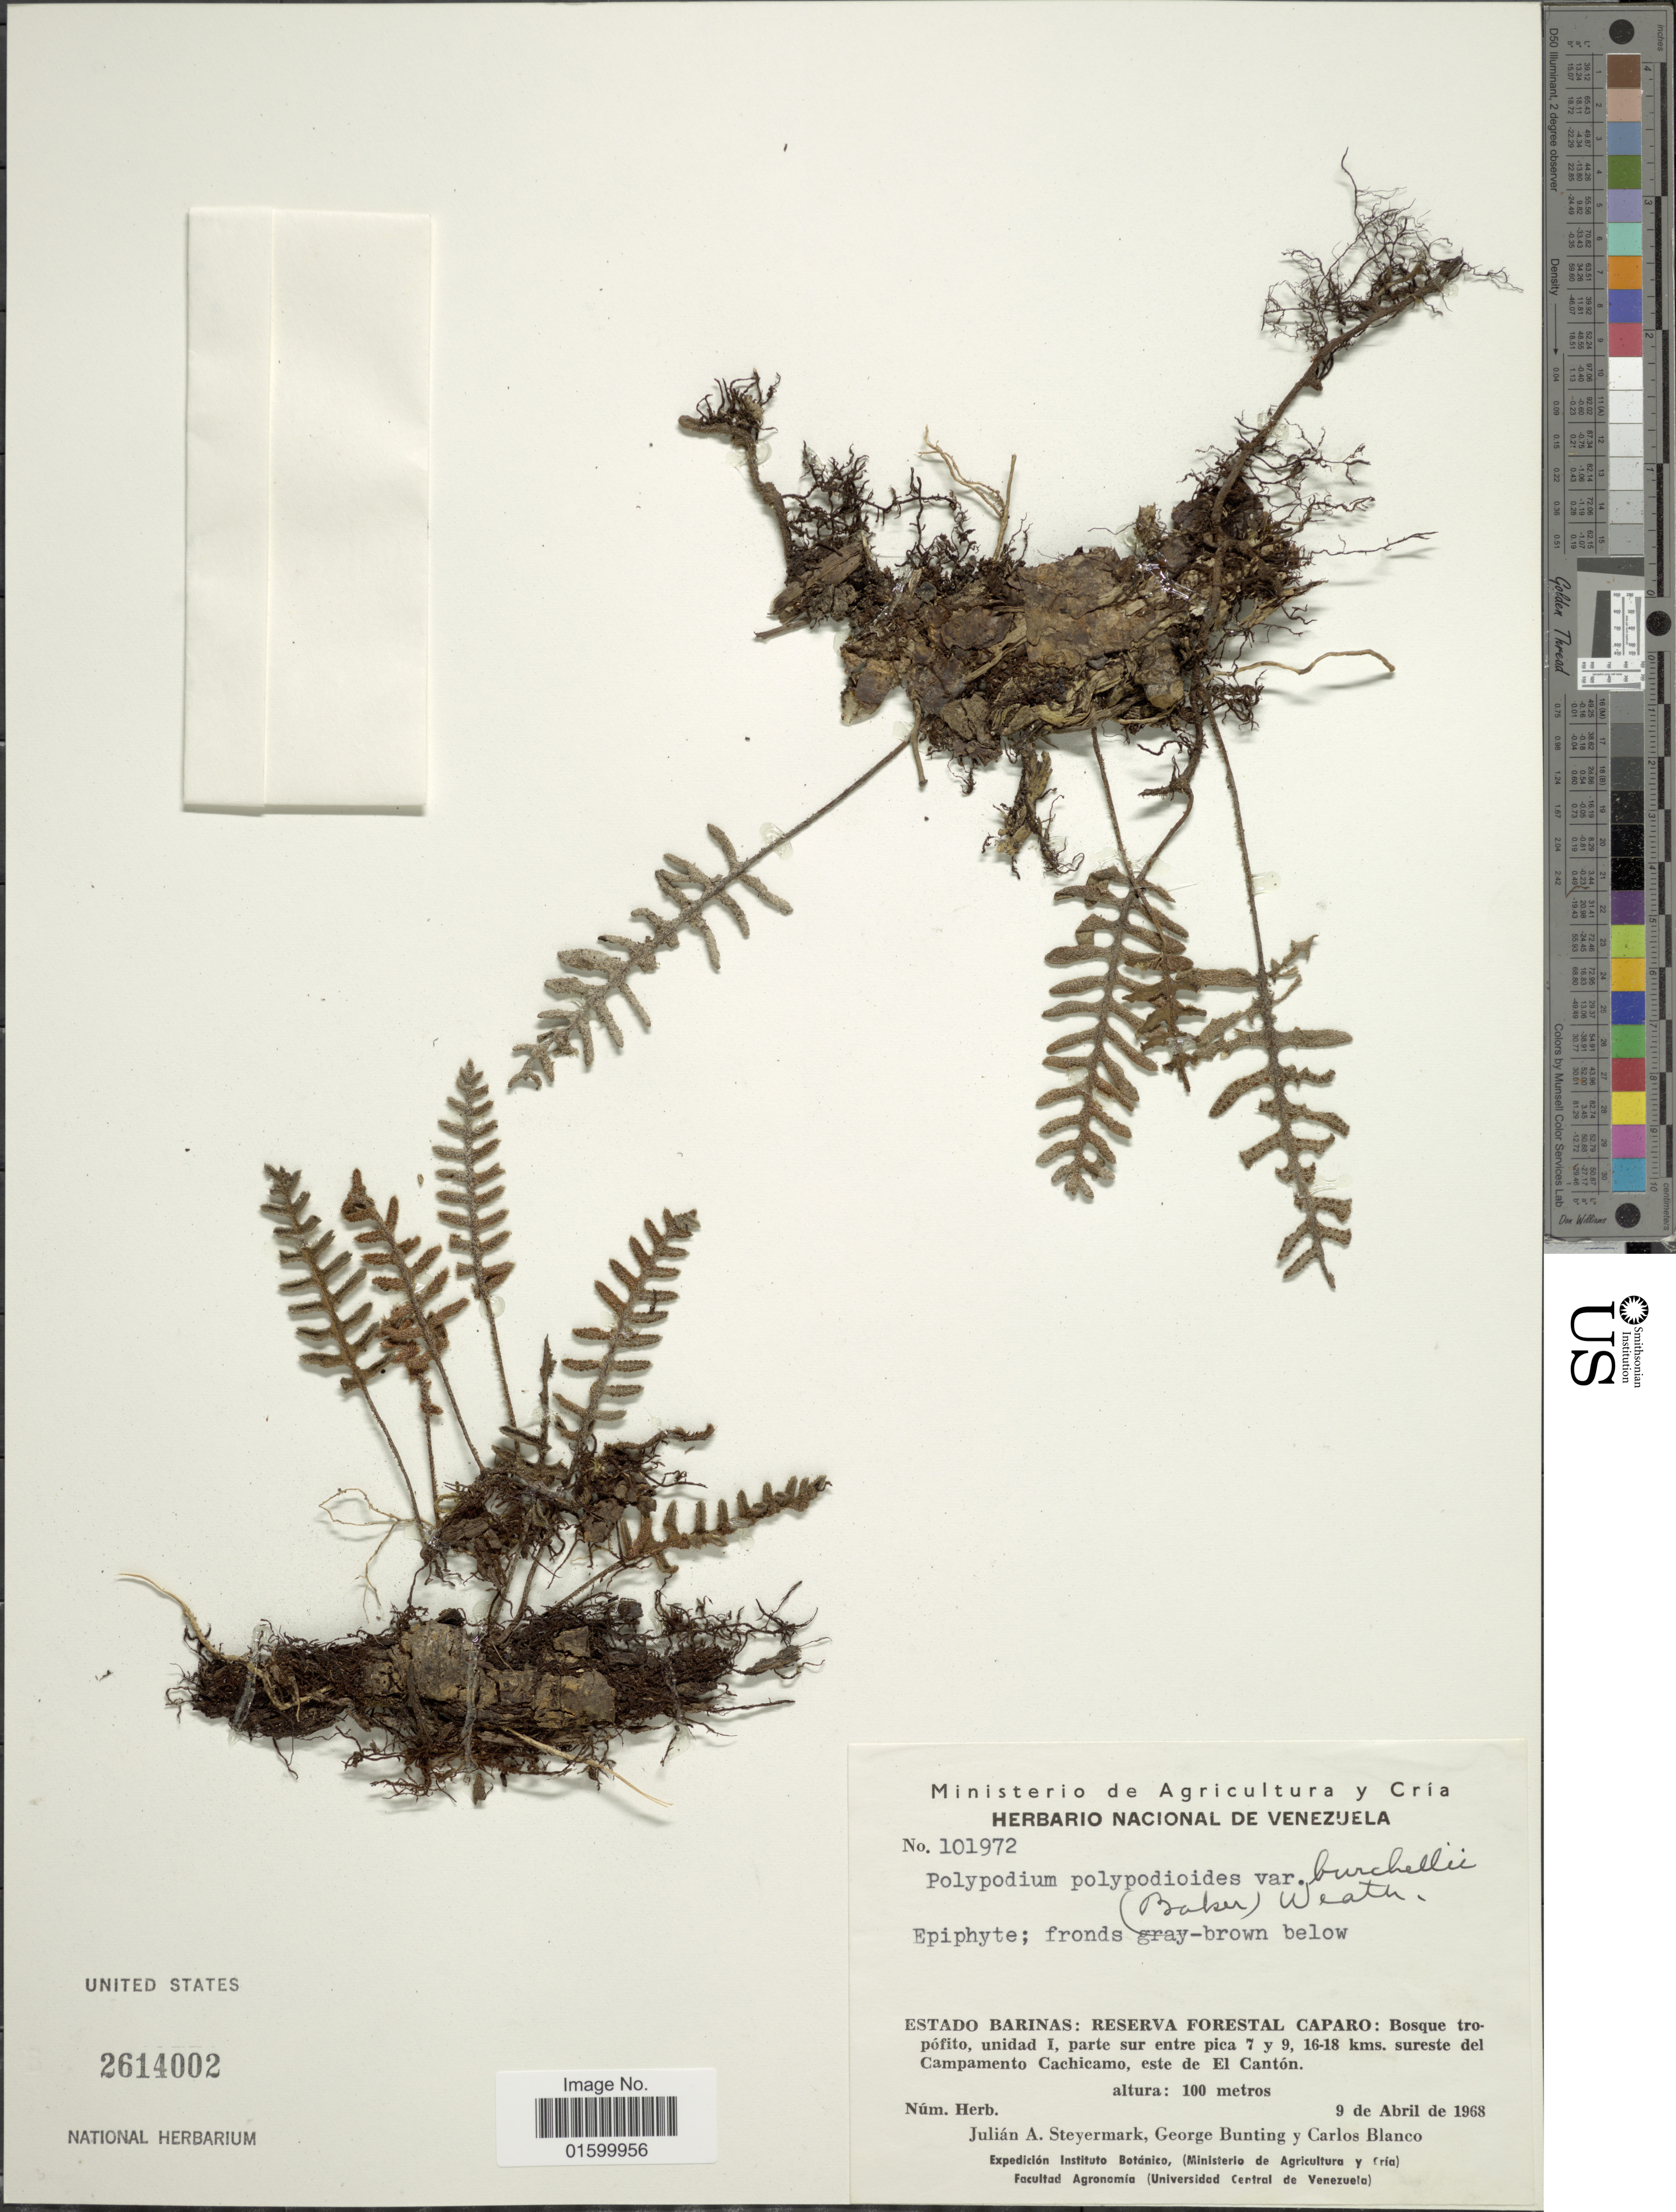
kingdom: Plantae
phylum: Tracheophyta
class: Polypodiopsida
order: Polypodiales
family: Polypodiaceae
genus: Pleopeltis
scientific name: Pleopeltis polypodioides var. burchellii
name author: (Baker) A.R. Sm.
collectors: J. Steyermark, G. S. Bunting & C. A. Blanco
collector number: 101972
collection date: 1968-04-09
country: Venezuela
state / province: Barinas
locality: Estado Barinas: Reserva Forestal Caparo, parte sur entre pica 7 y 9, 16-18 kms sureste del Campamento Cachicamo, este de El Canton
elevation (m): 100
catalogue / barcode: US 2614002